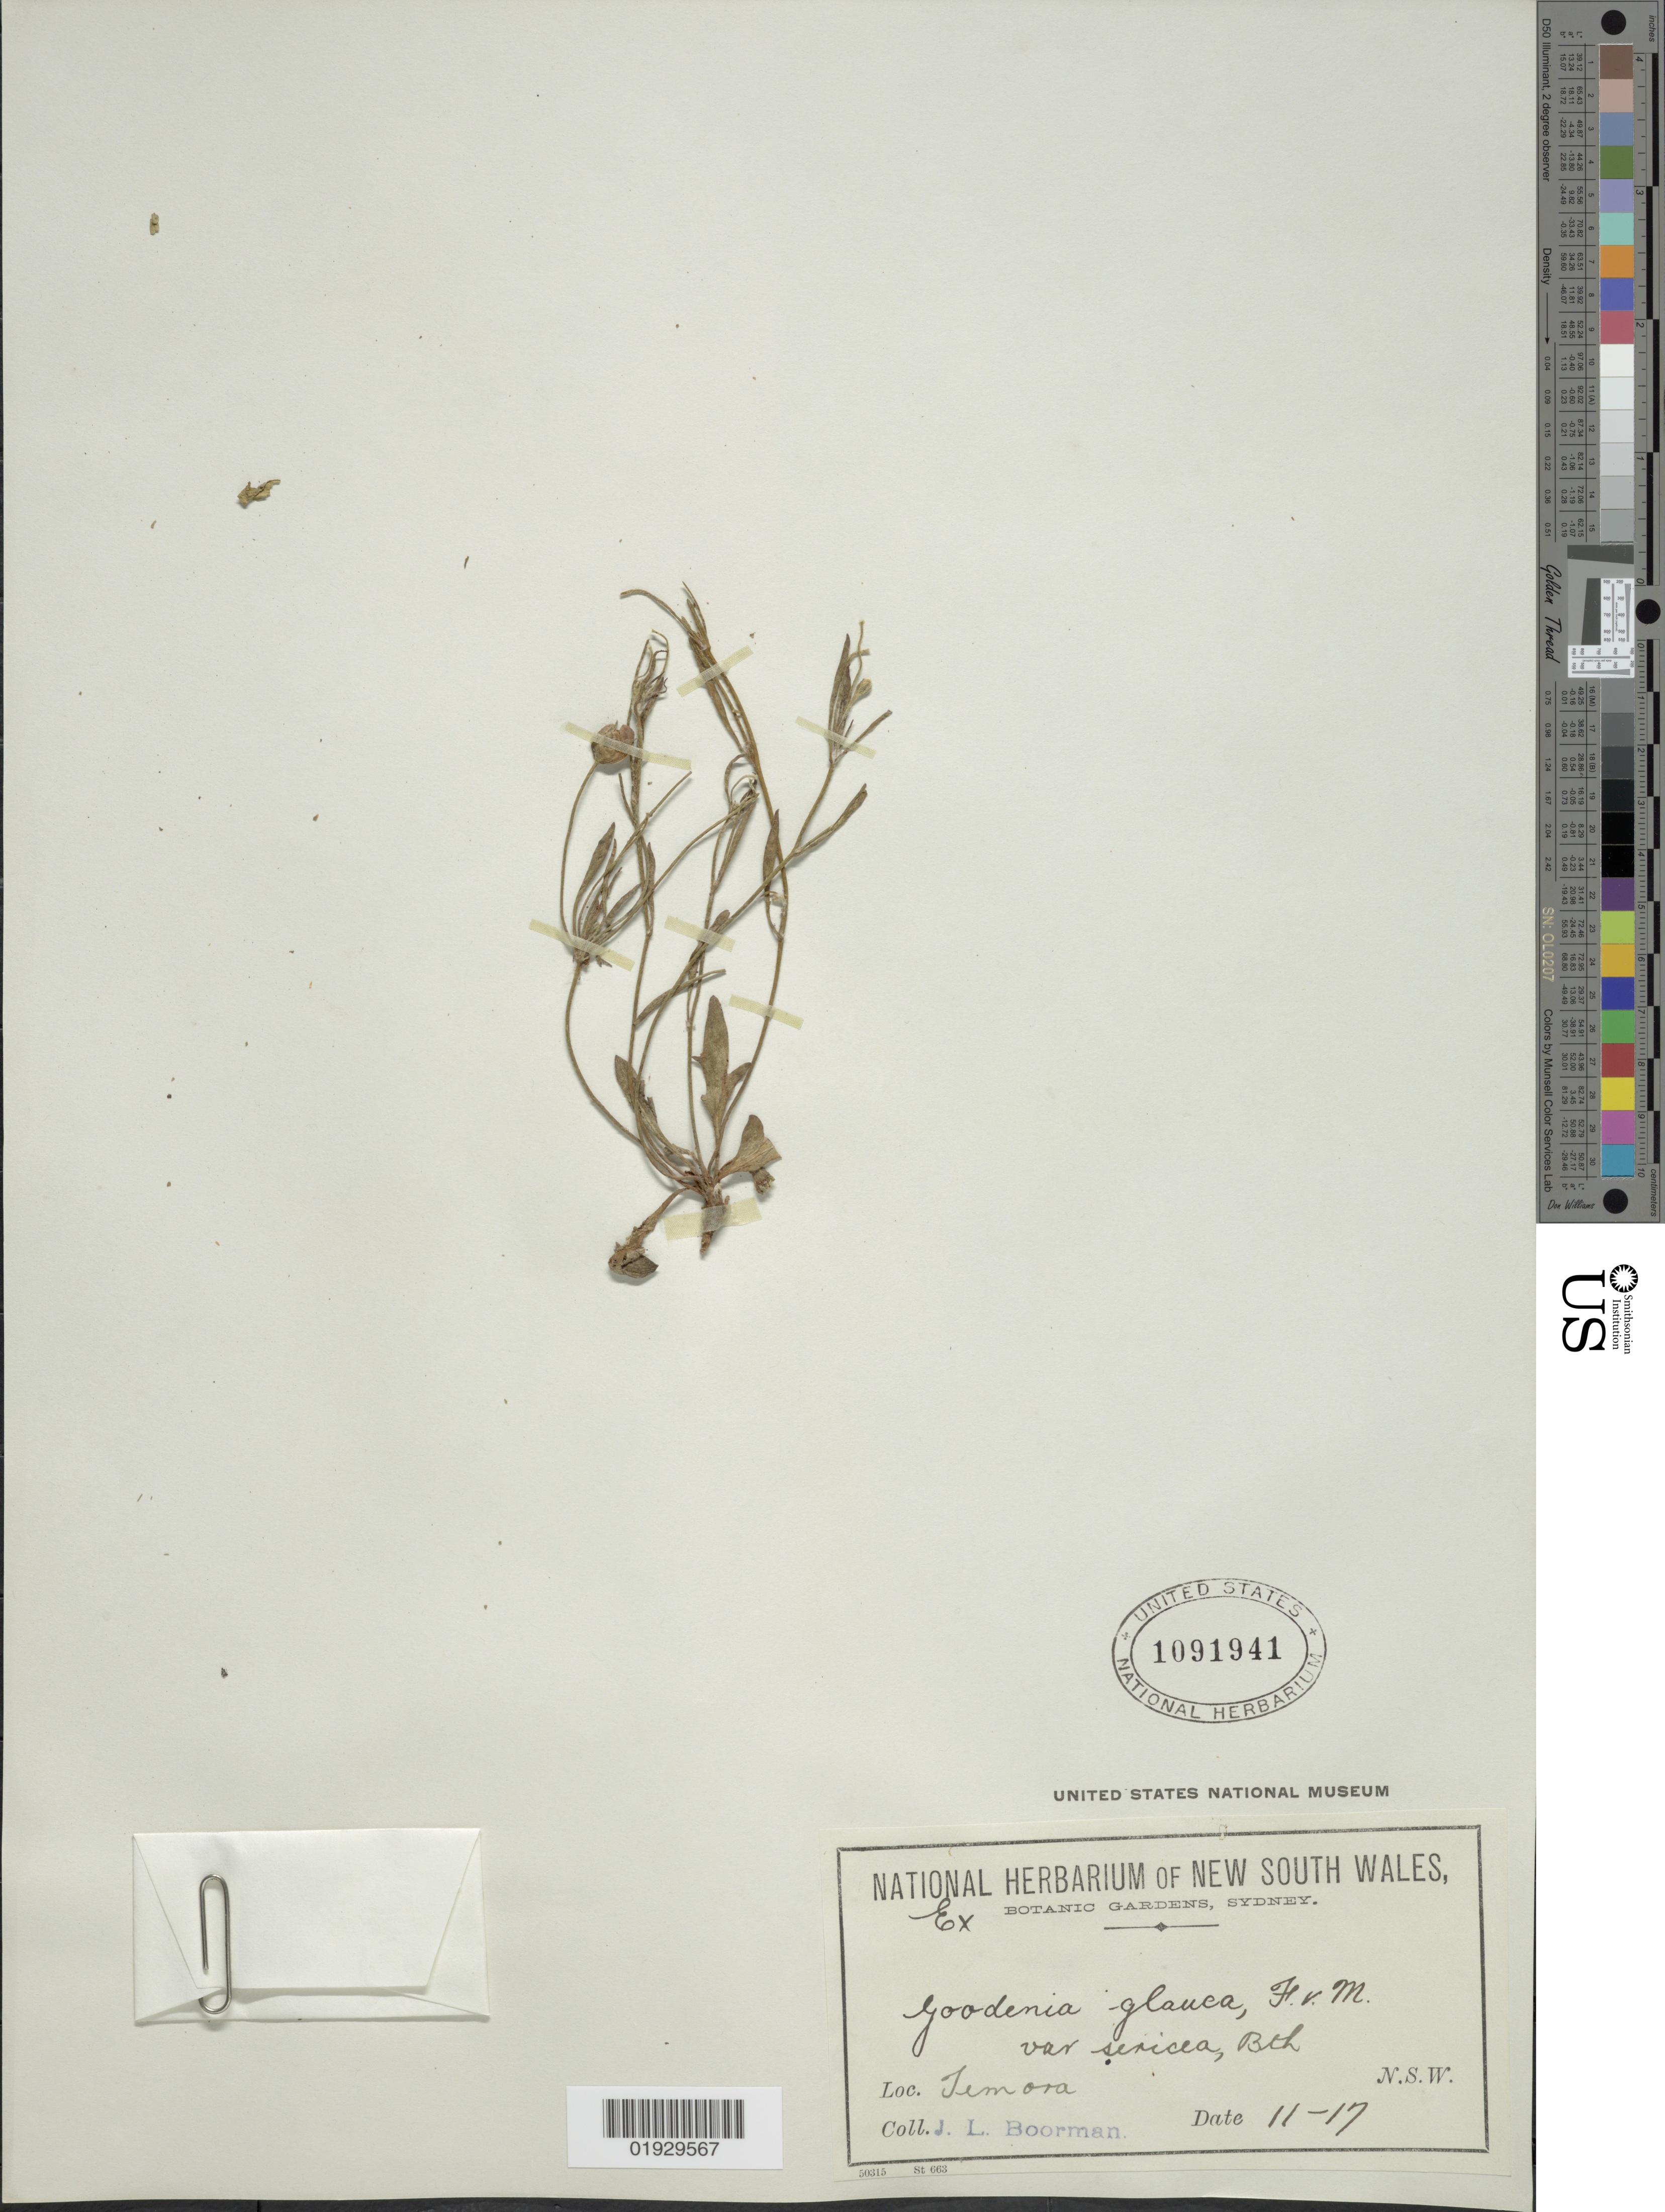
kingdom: Plantae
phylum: Tracheophyta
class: Magnoliopsida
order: Asterales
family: Goodeniaceae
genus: Goodenia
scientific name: Goodenia glauca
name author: F. Muell.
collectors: J. Boorman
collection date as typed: Transcribed d/m/y: /11/17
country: Australia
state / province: New South Wales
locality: Semora.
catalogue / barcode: US 1091941